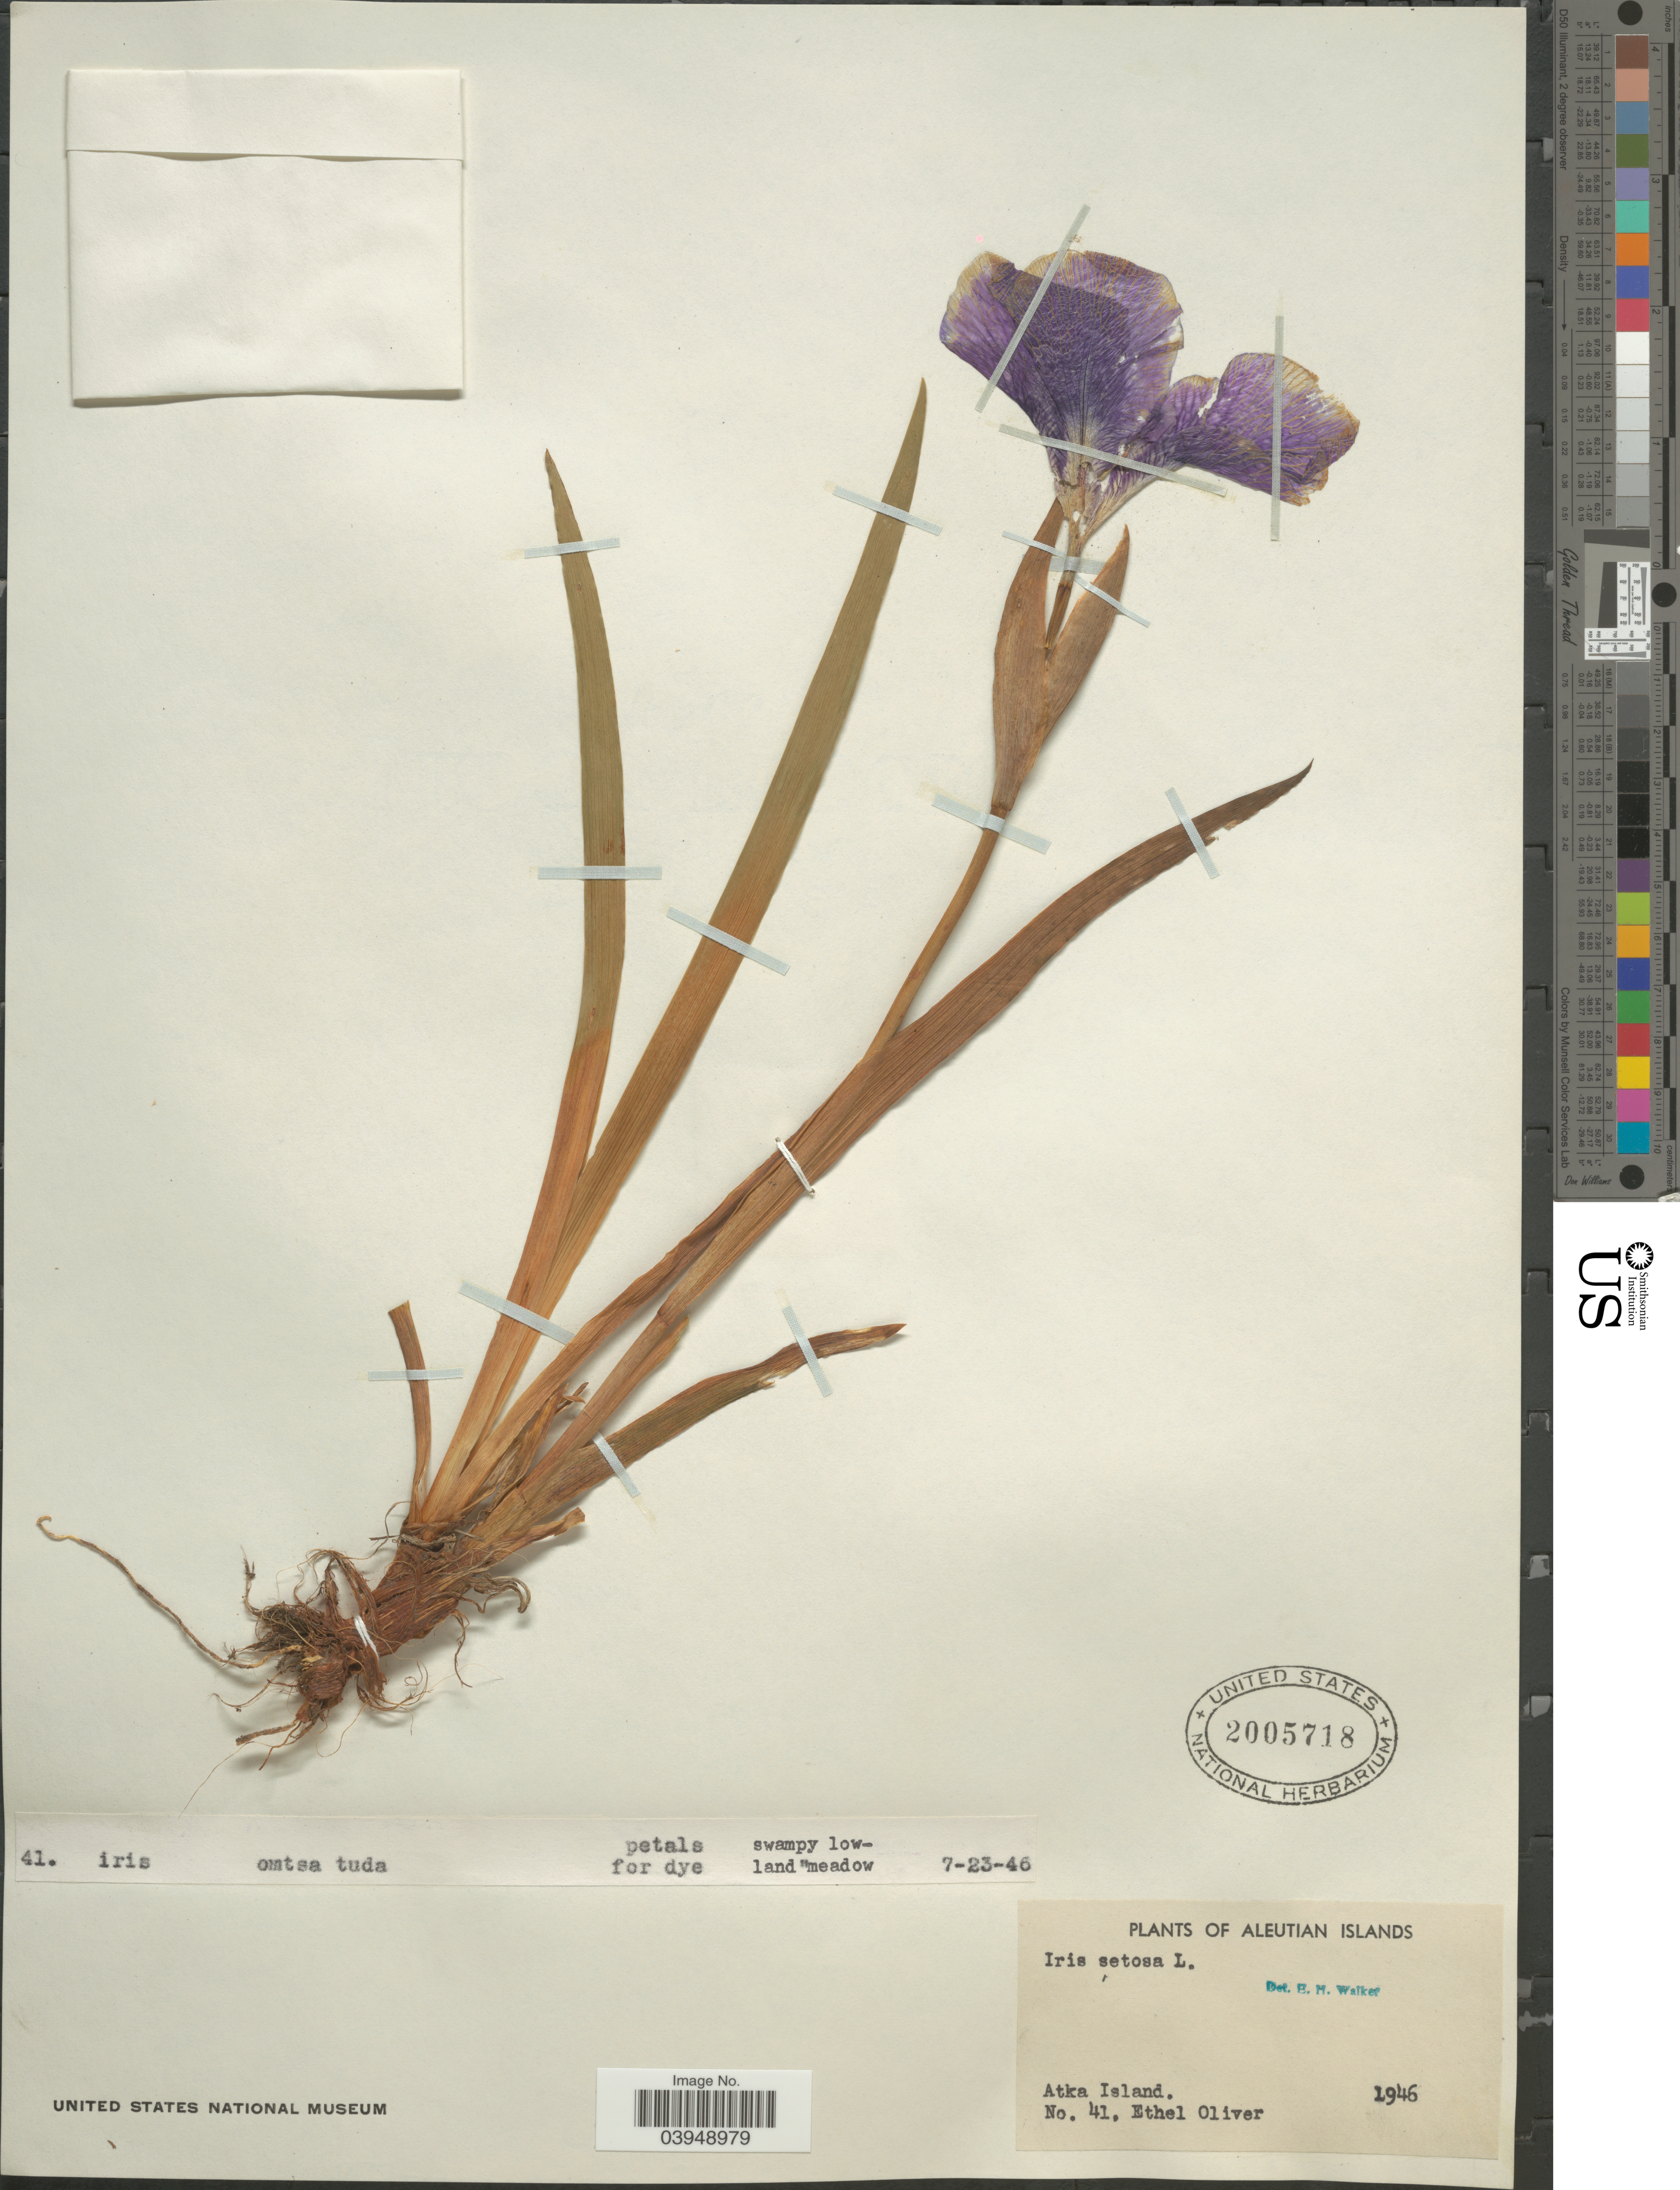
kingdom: Plantae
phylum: Tracheophyta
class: Liliopsida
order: Asparagales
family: Iridaceae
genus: Iris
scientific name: Iris setosa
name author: Pall. ex Link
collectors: E. Oliver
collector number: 41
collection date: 1946-07-23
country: United States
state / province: Alaska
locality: Aleutian Islands. Atka Island.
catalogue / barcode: US 2005718